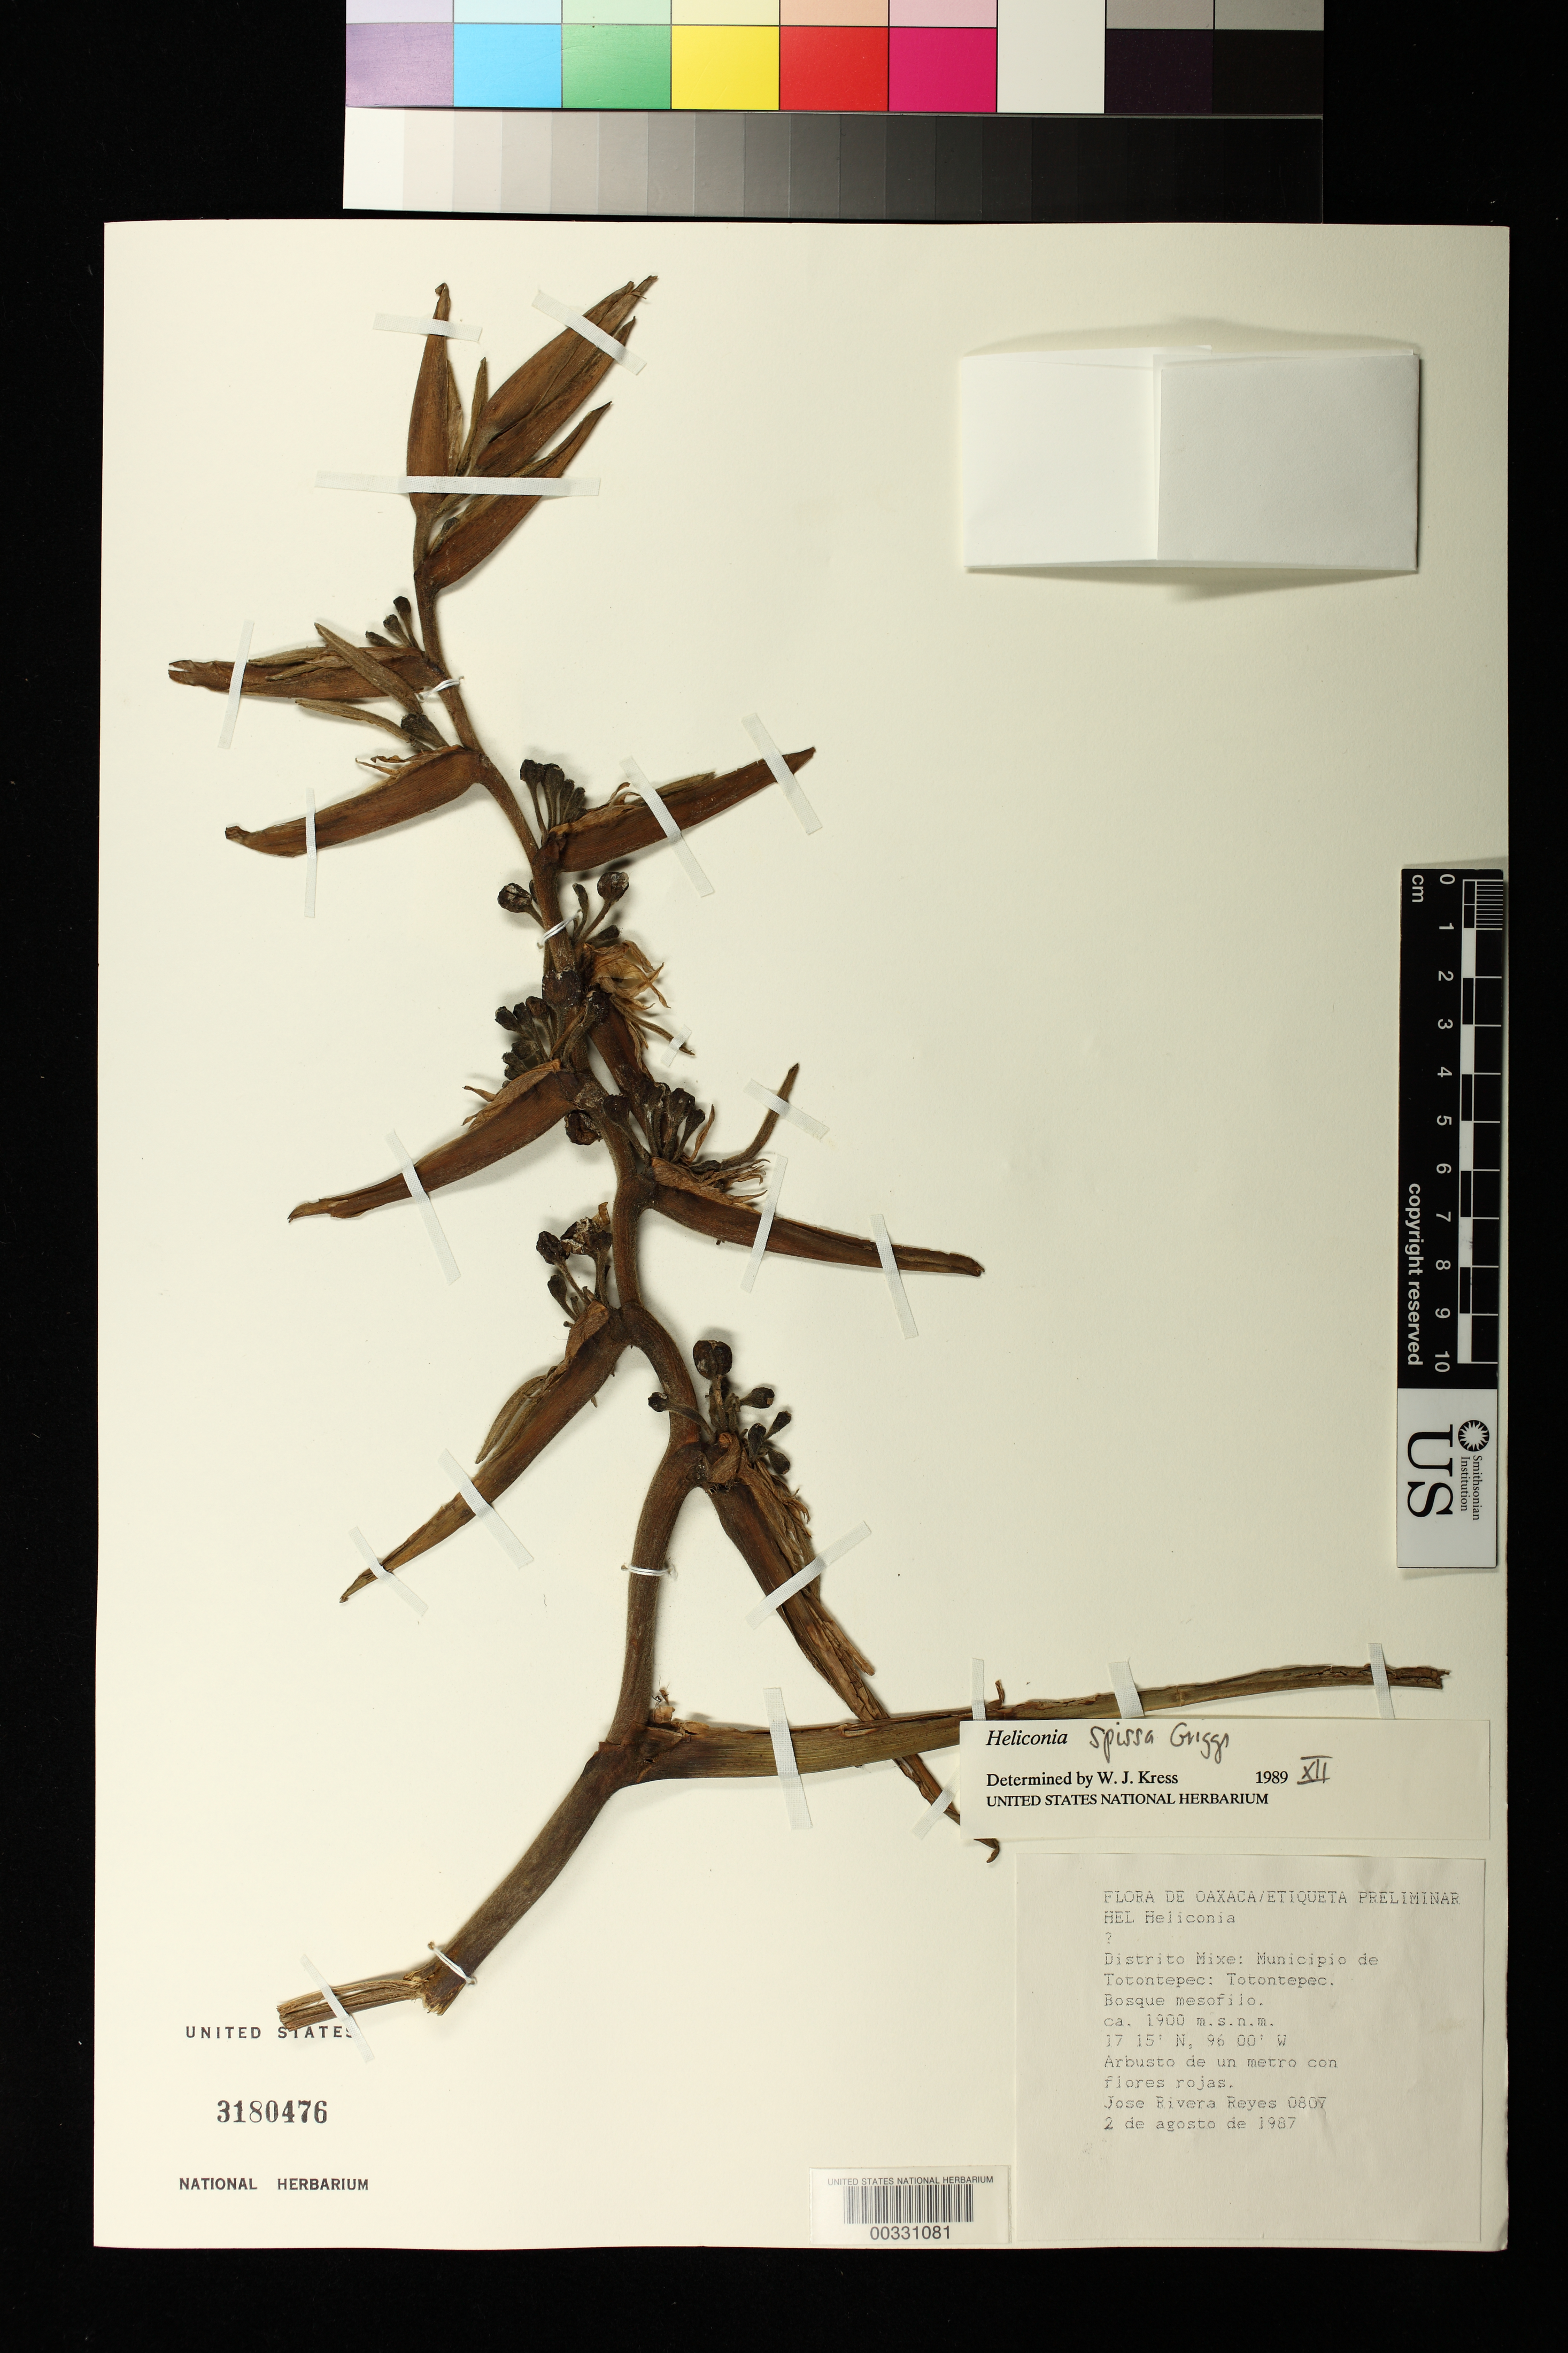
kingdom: Plantae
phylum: Tracheophyta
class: Liliopsida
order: Zingiberales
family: Heliconiaceae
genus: Heliconia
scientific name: Heliconia spissa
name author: R.F. Griggs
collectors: J. Reyes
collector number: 0807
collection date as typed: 02 Aug 1987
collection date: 1987-08-02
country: Mexico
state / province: Oaxaca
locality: Dist Mixe, Mun of Totontepec, Totontepec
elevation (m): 1900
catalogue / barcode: US 3180476